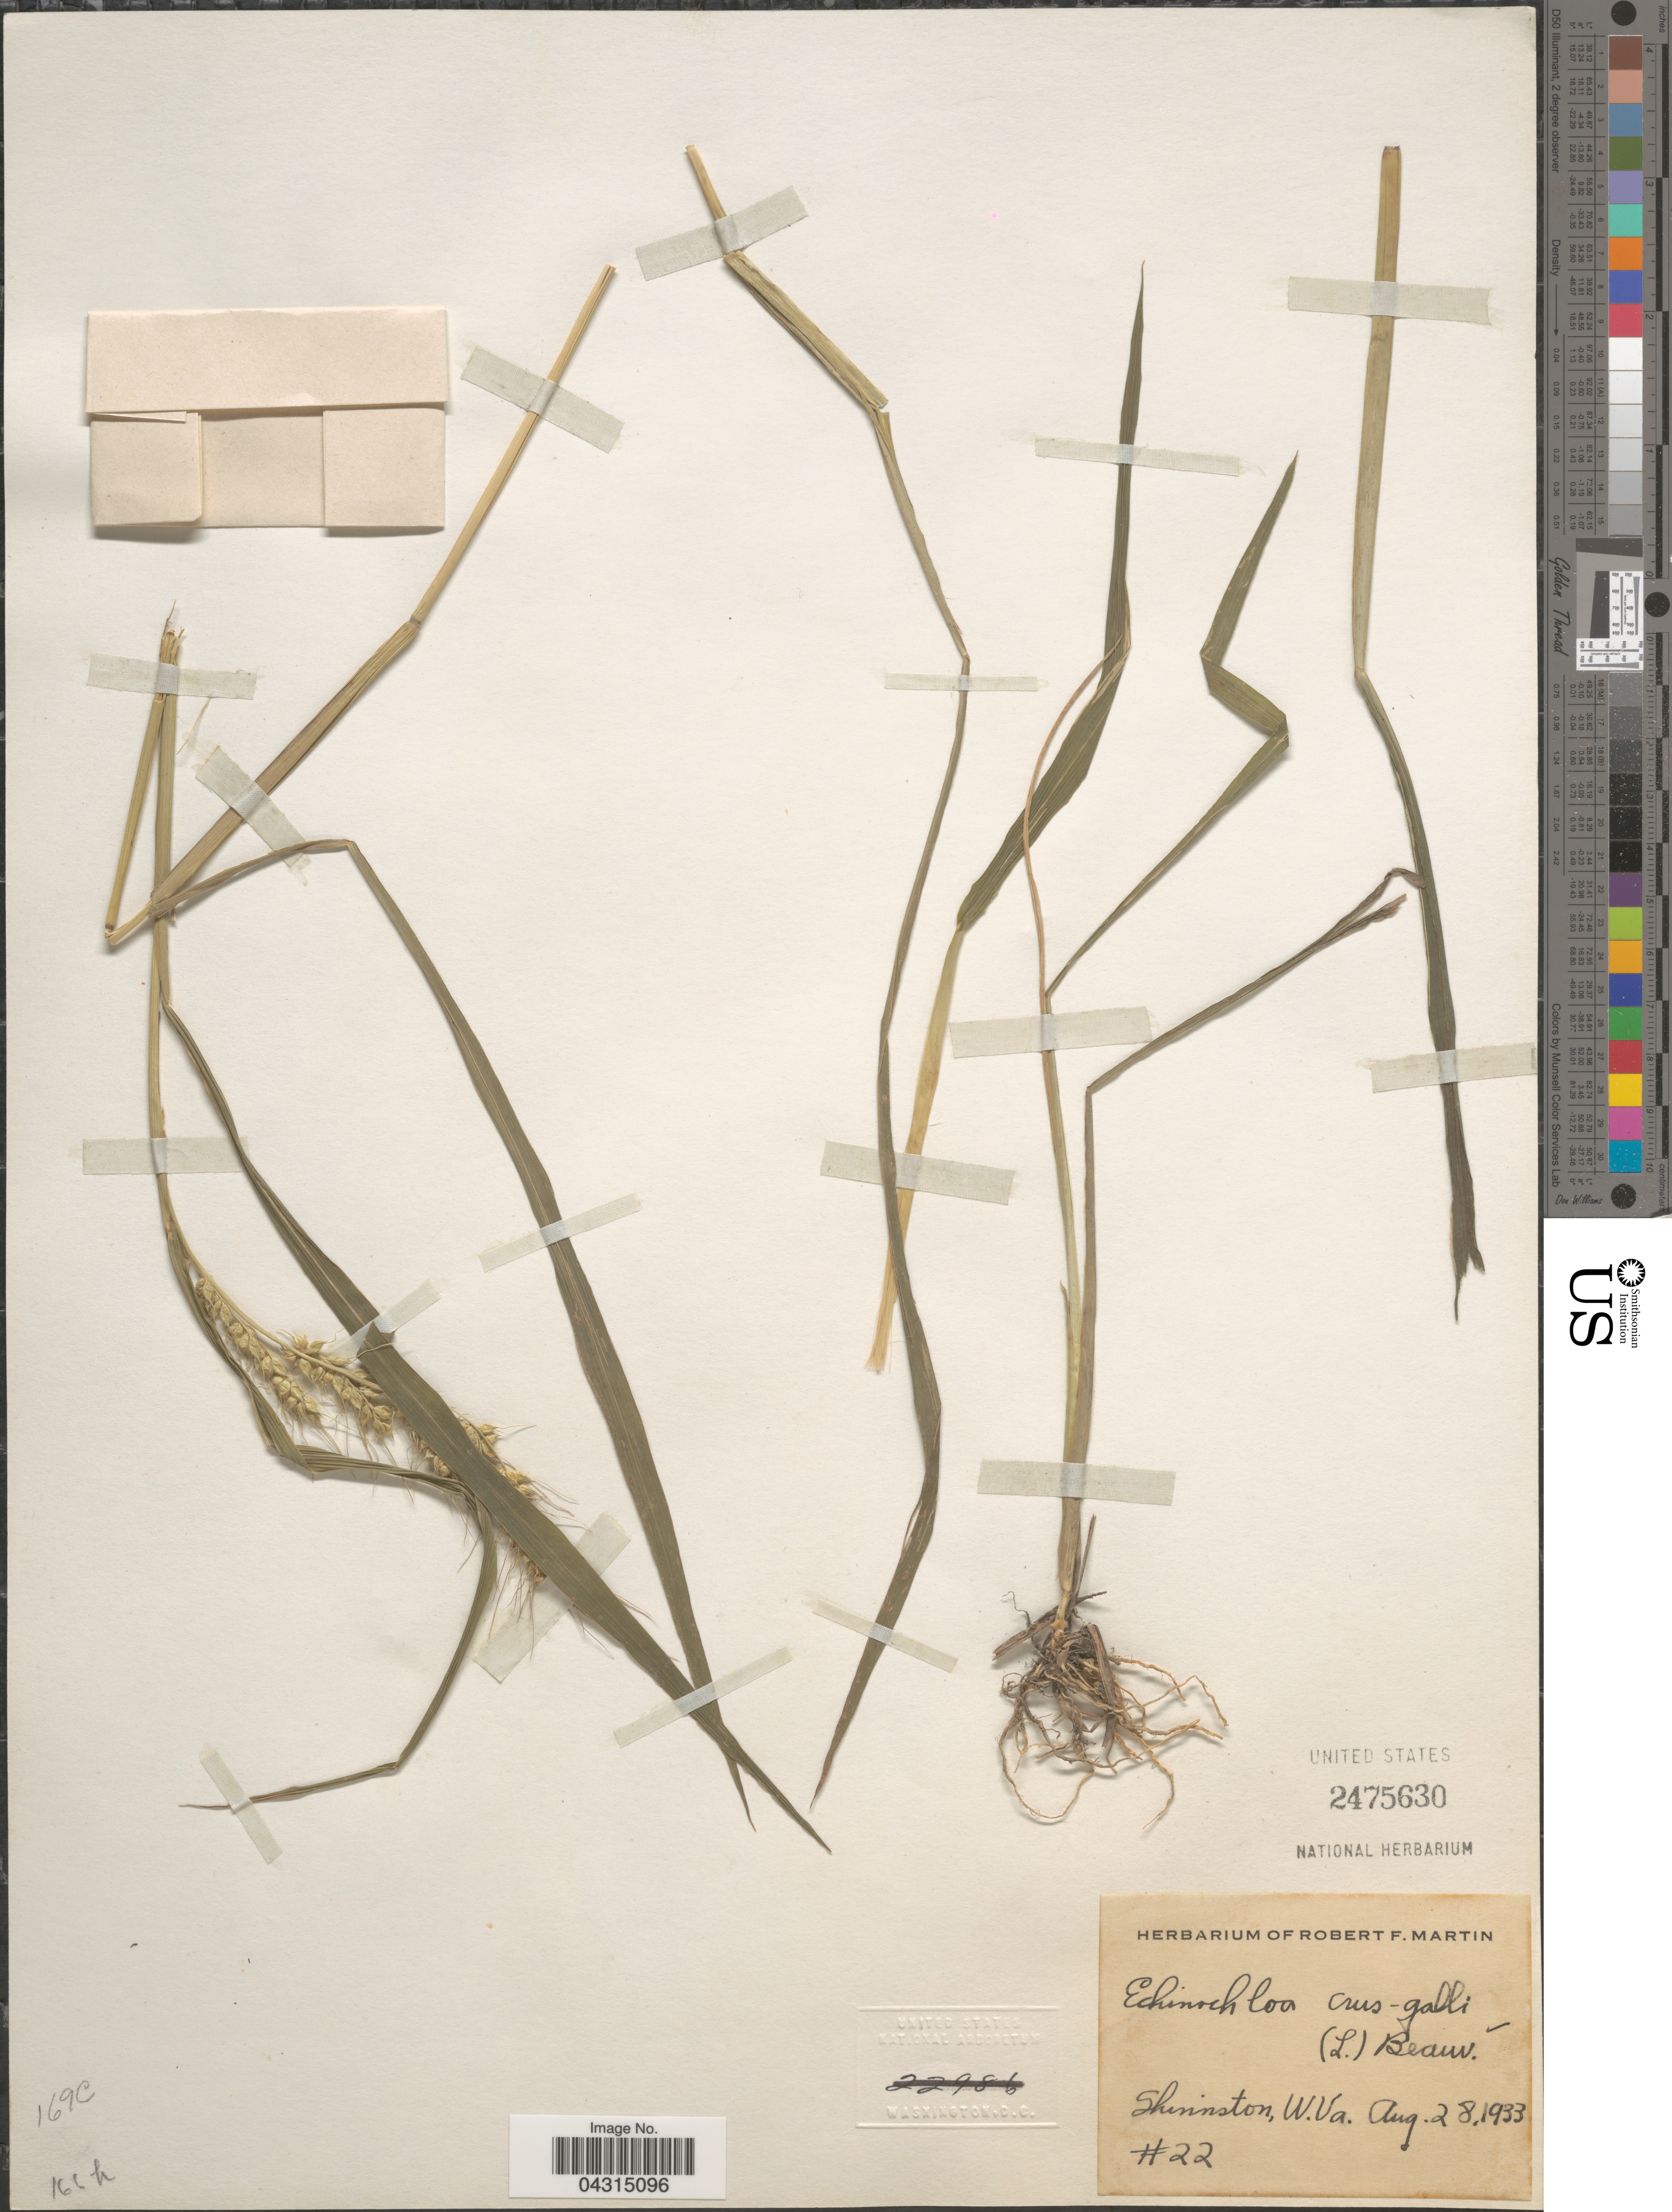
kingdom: Plantae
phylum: Tracheophyta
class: Liliopsida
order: Poales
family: Poaceae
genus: Echinochloa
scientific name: Echinochloa crus-galli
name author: (L.) P. Beauv.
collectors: Ex herb. Robert F. Martin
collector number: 22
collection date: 1933-08-28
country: United States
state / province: West Virginia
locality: Shinnston.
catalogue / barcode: US 2475630